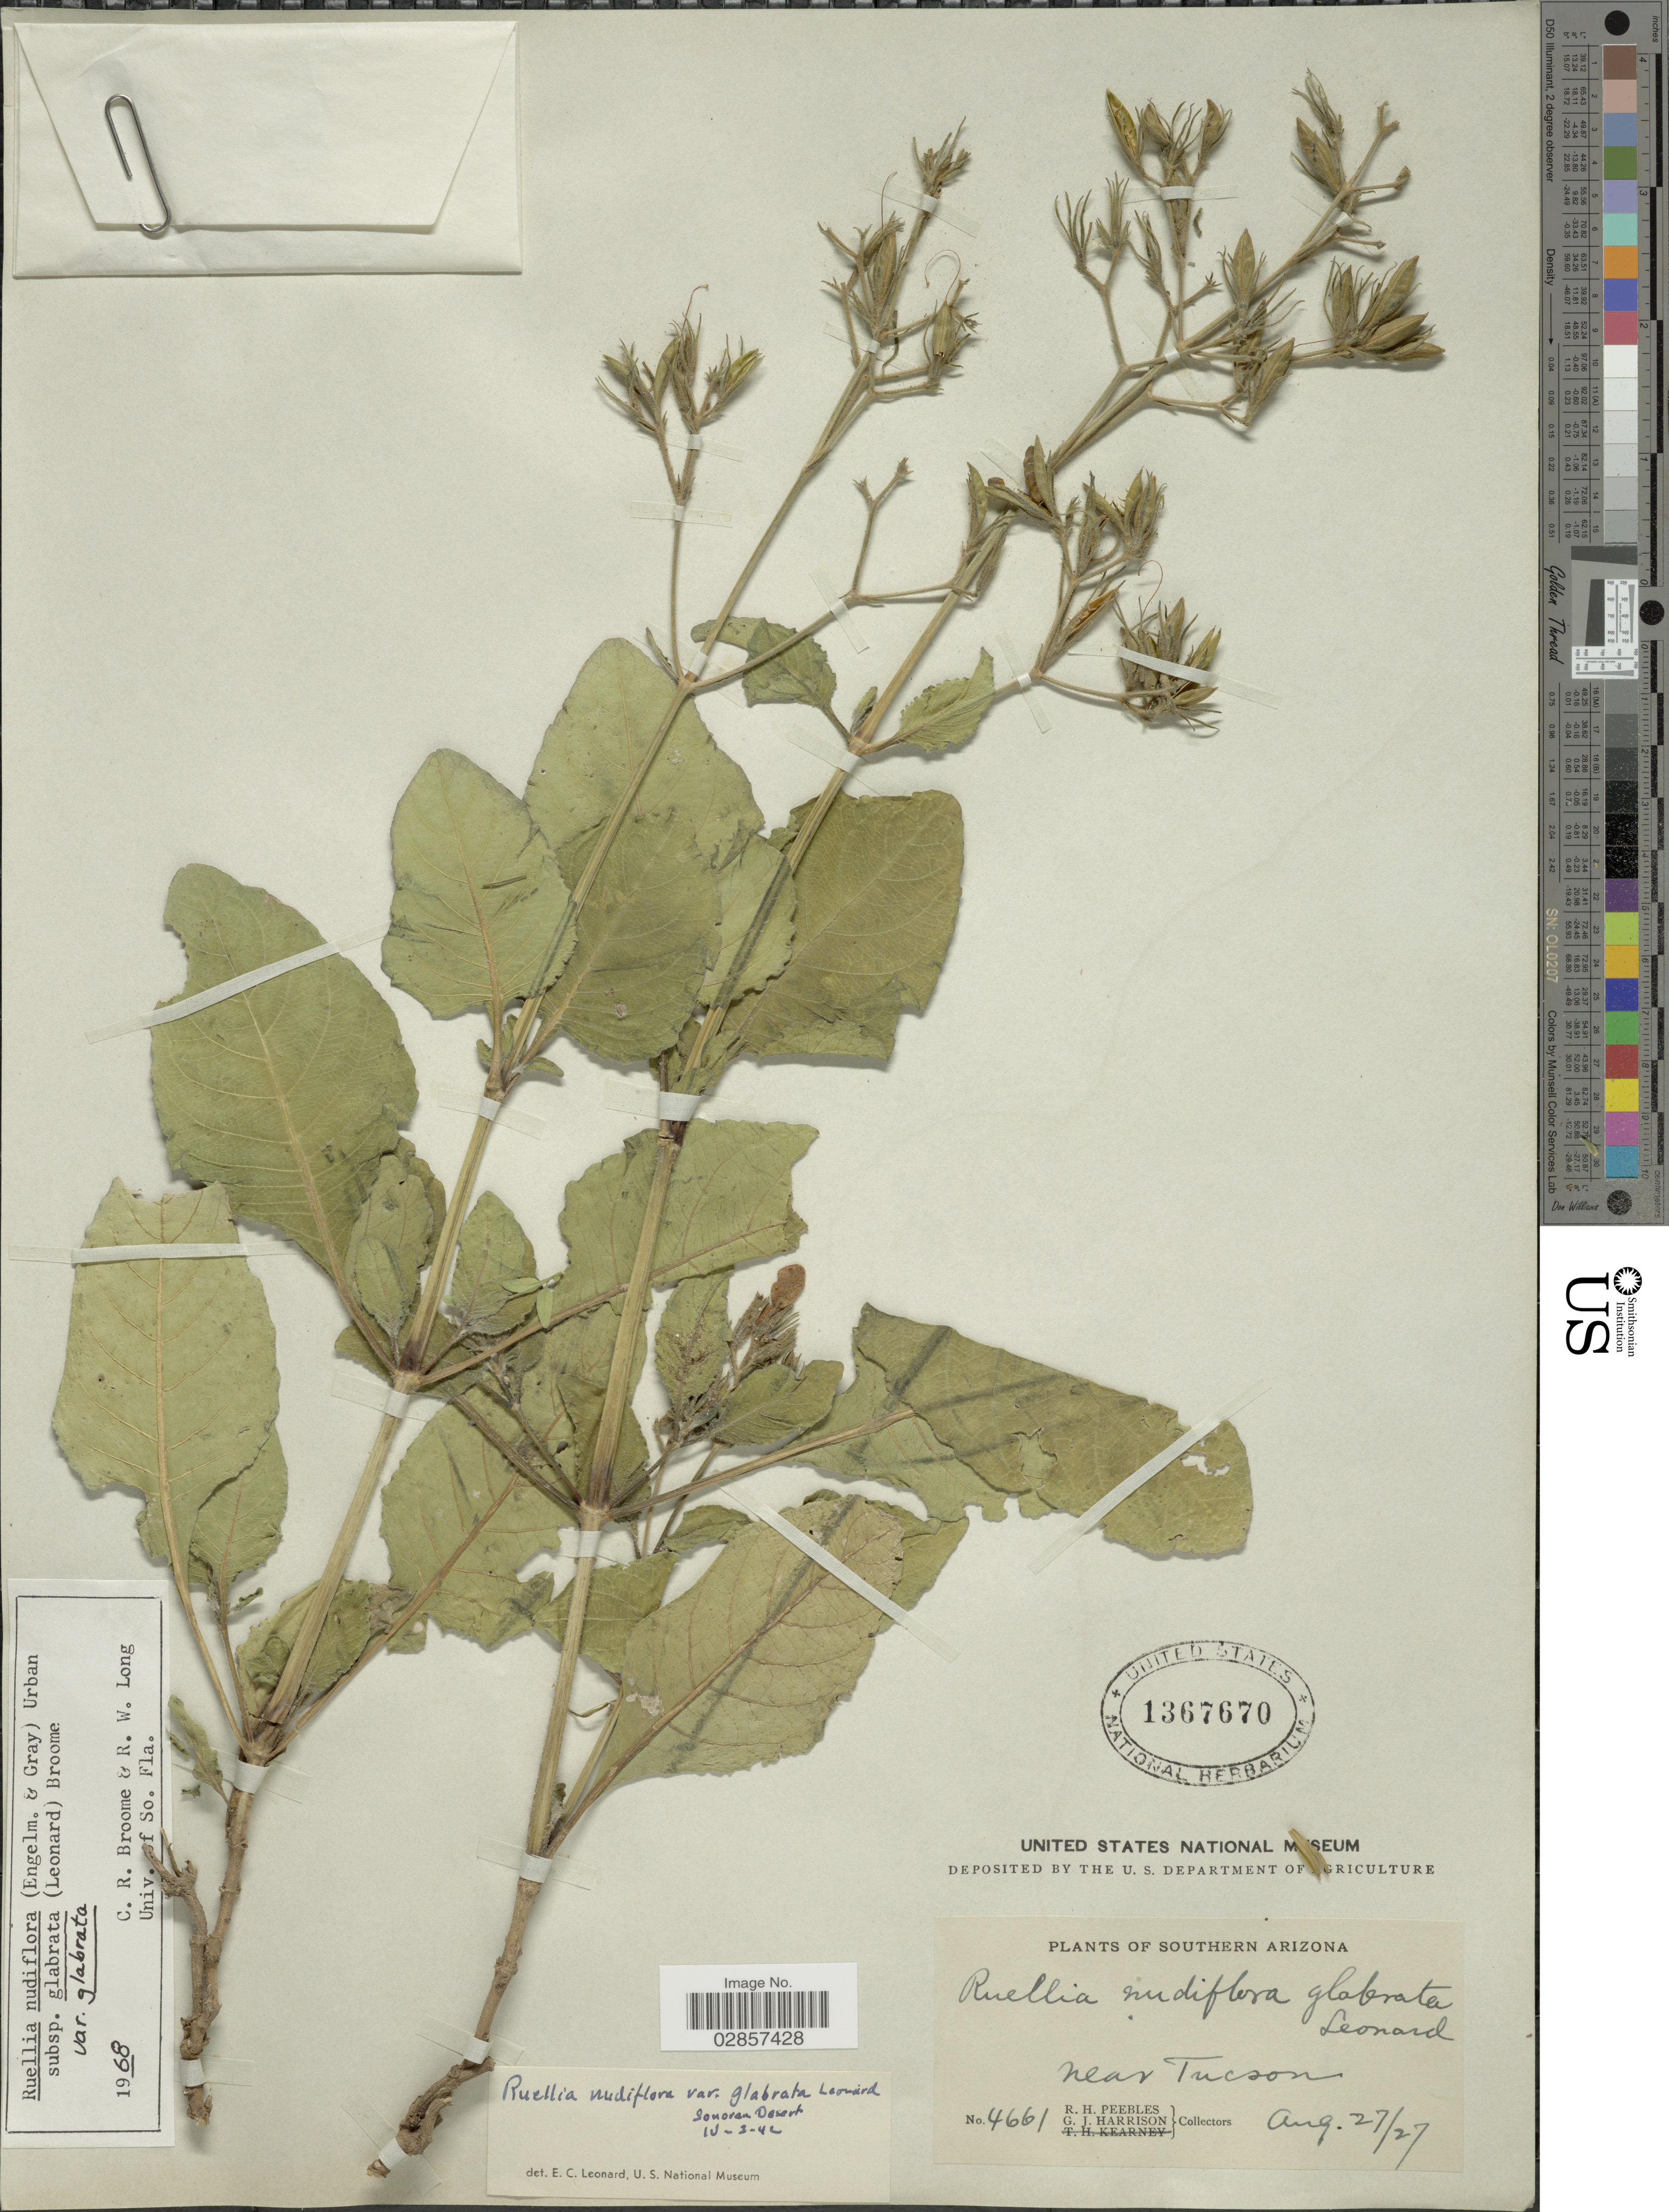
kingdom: Plantae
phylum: Tracheophyta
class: Magnoliopsida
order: Lamiales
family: Acanthaceae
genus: Ruellia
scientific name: Ruellia nudiflora var. glabrata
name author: Leonard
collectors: R. H. Peebles & G. J. Harrison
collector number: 4661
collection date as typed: Transcribed d/m/y: 27/8/27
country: United States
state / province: Arizona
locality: Southern Arizona, near Tucson.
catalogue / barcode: US 1367670